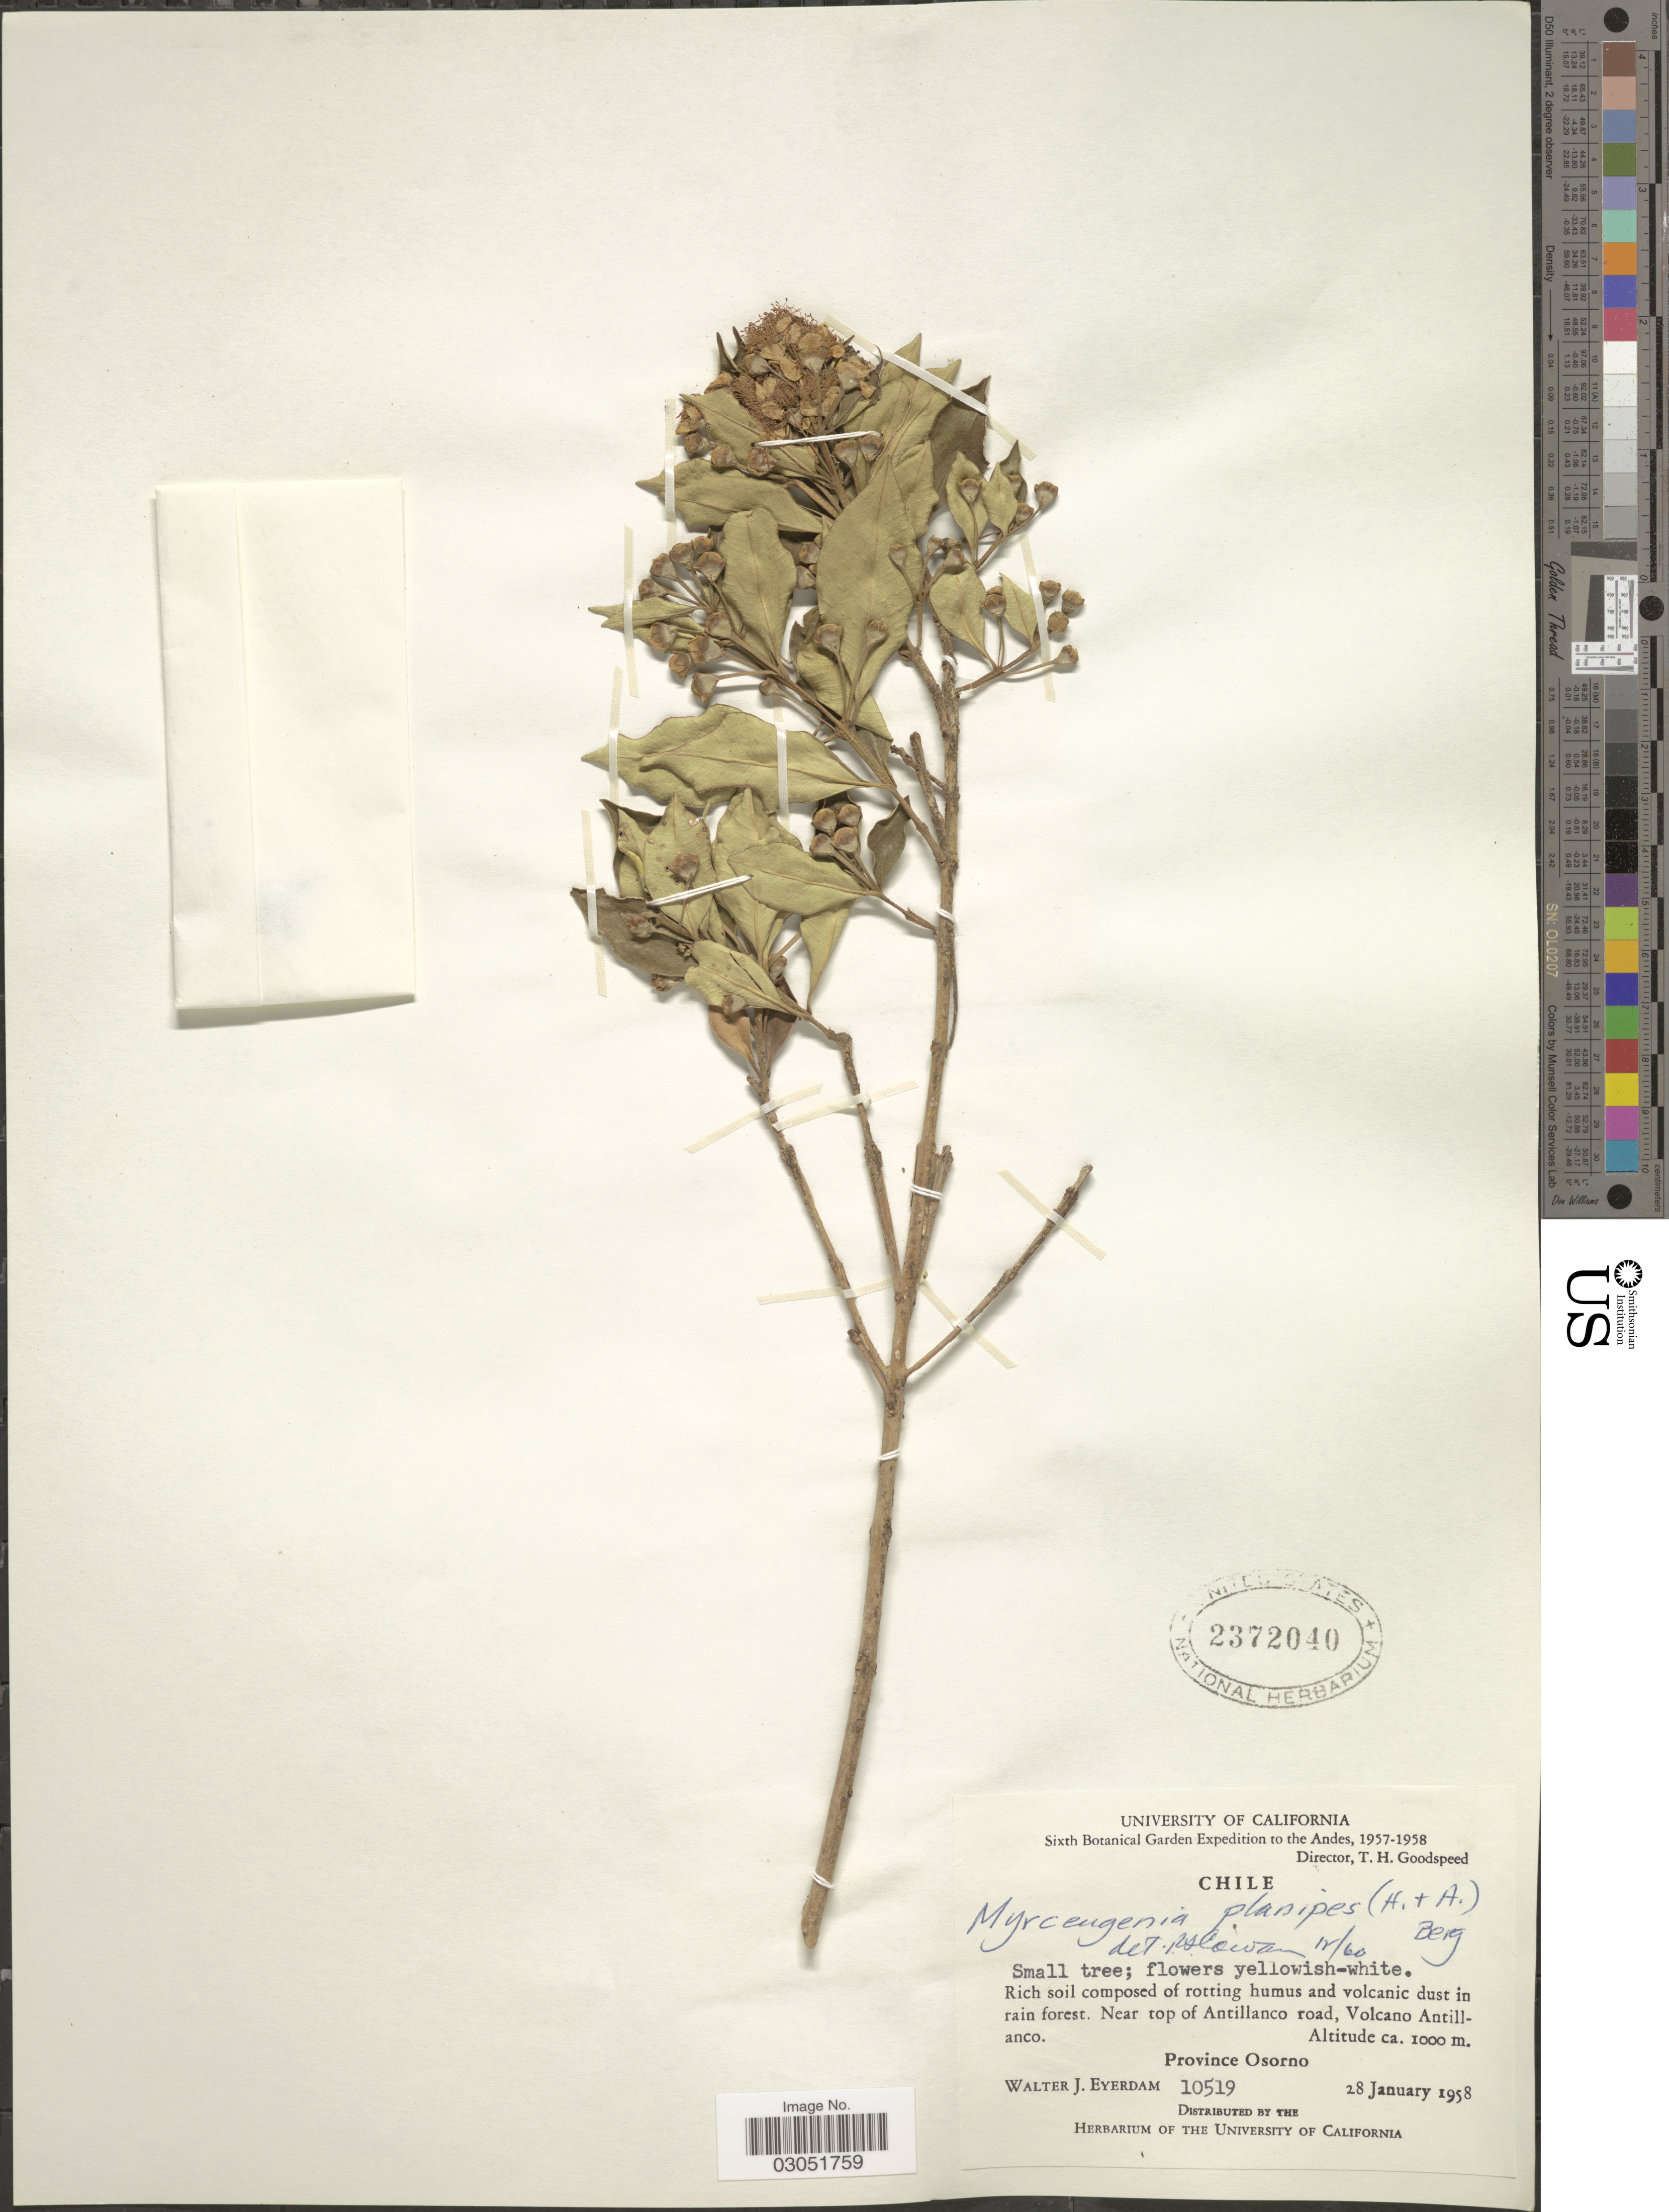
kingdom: Plantae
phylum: Tracheophyta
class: Magnoliopsida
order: Myrtales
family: Myrtaceae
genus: Myrceugenia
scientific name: Myrceugenia planipes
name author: (Hook. & Arn.) O. Berg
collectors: W. J. Eyerdam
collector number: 10519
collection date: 1958-01-28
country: Chile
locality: Andes. Near top of Antillanco road, Volcano Antillanco, Province Osorno.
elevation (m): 1000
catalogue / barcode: US 2372040